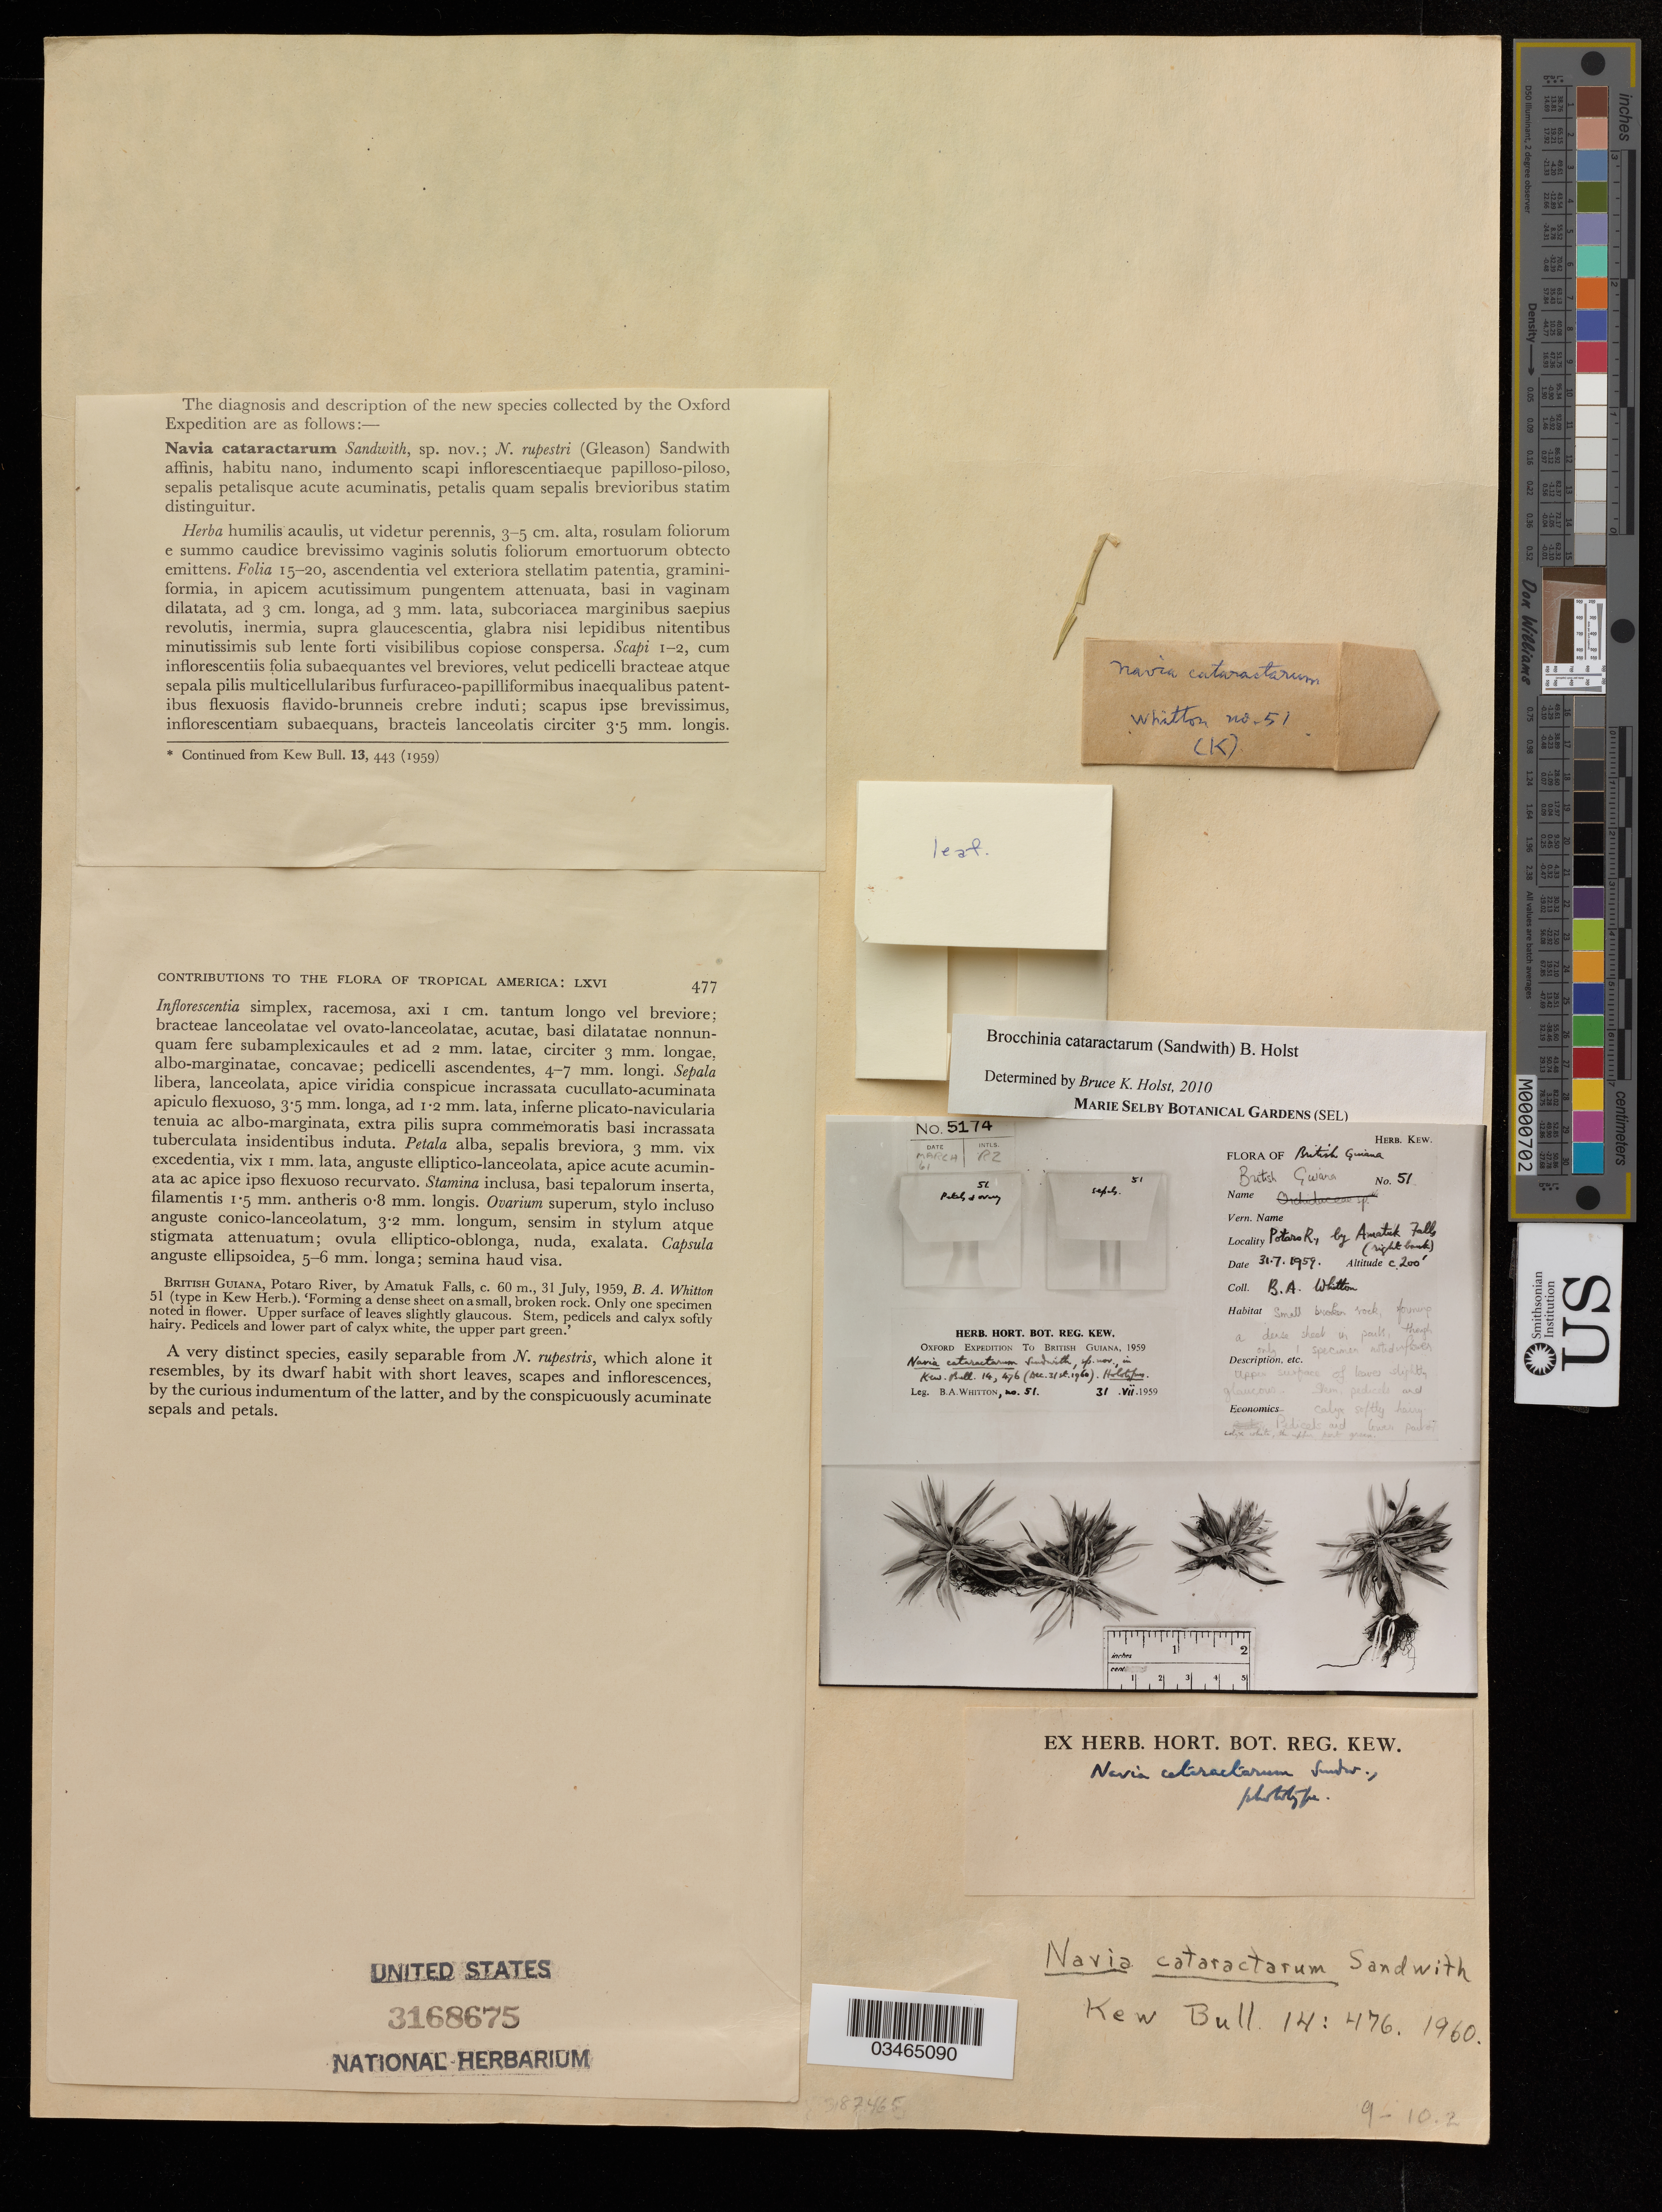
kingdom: Plantae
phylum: Tracheophyta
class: Liliopsida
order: Poales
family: Bromeliaceae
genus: Brocchinia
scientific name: Brocchinia cataractarum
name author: (Sandwith) B. Holst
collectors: B. Whitton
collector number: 51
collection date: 1959-07-31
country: Guyana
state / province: Potaro-Siparuni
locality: By Amatuk Falls (right bank).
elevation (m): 61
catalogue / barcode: US 3168675